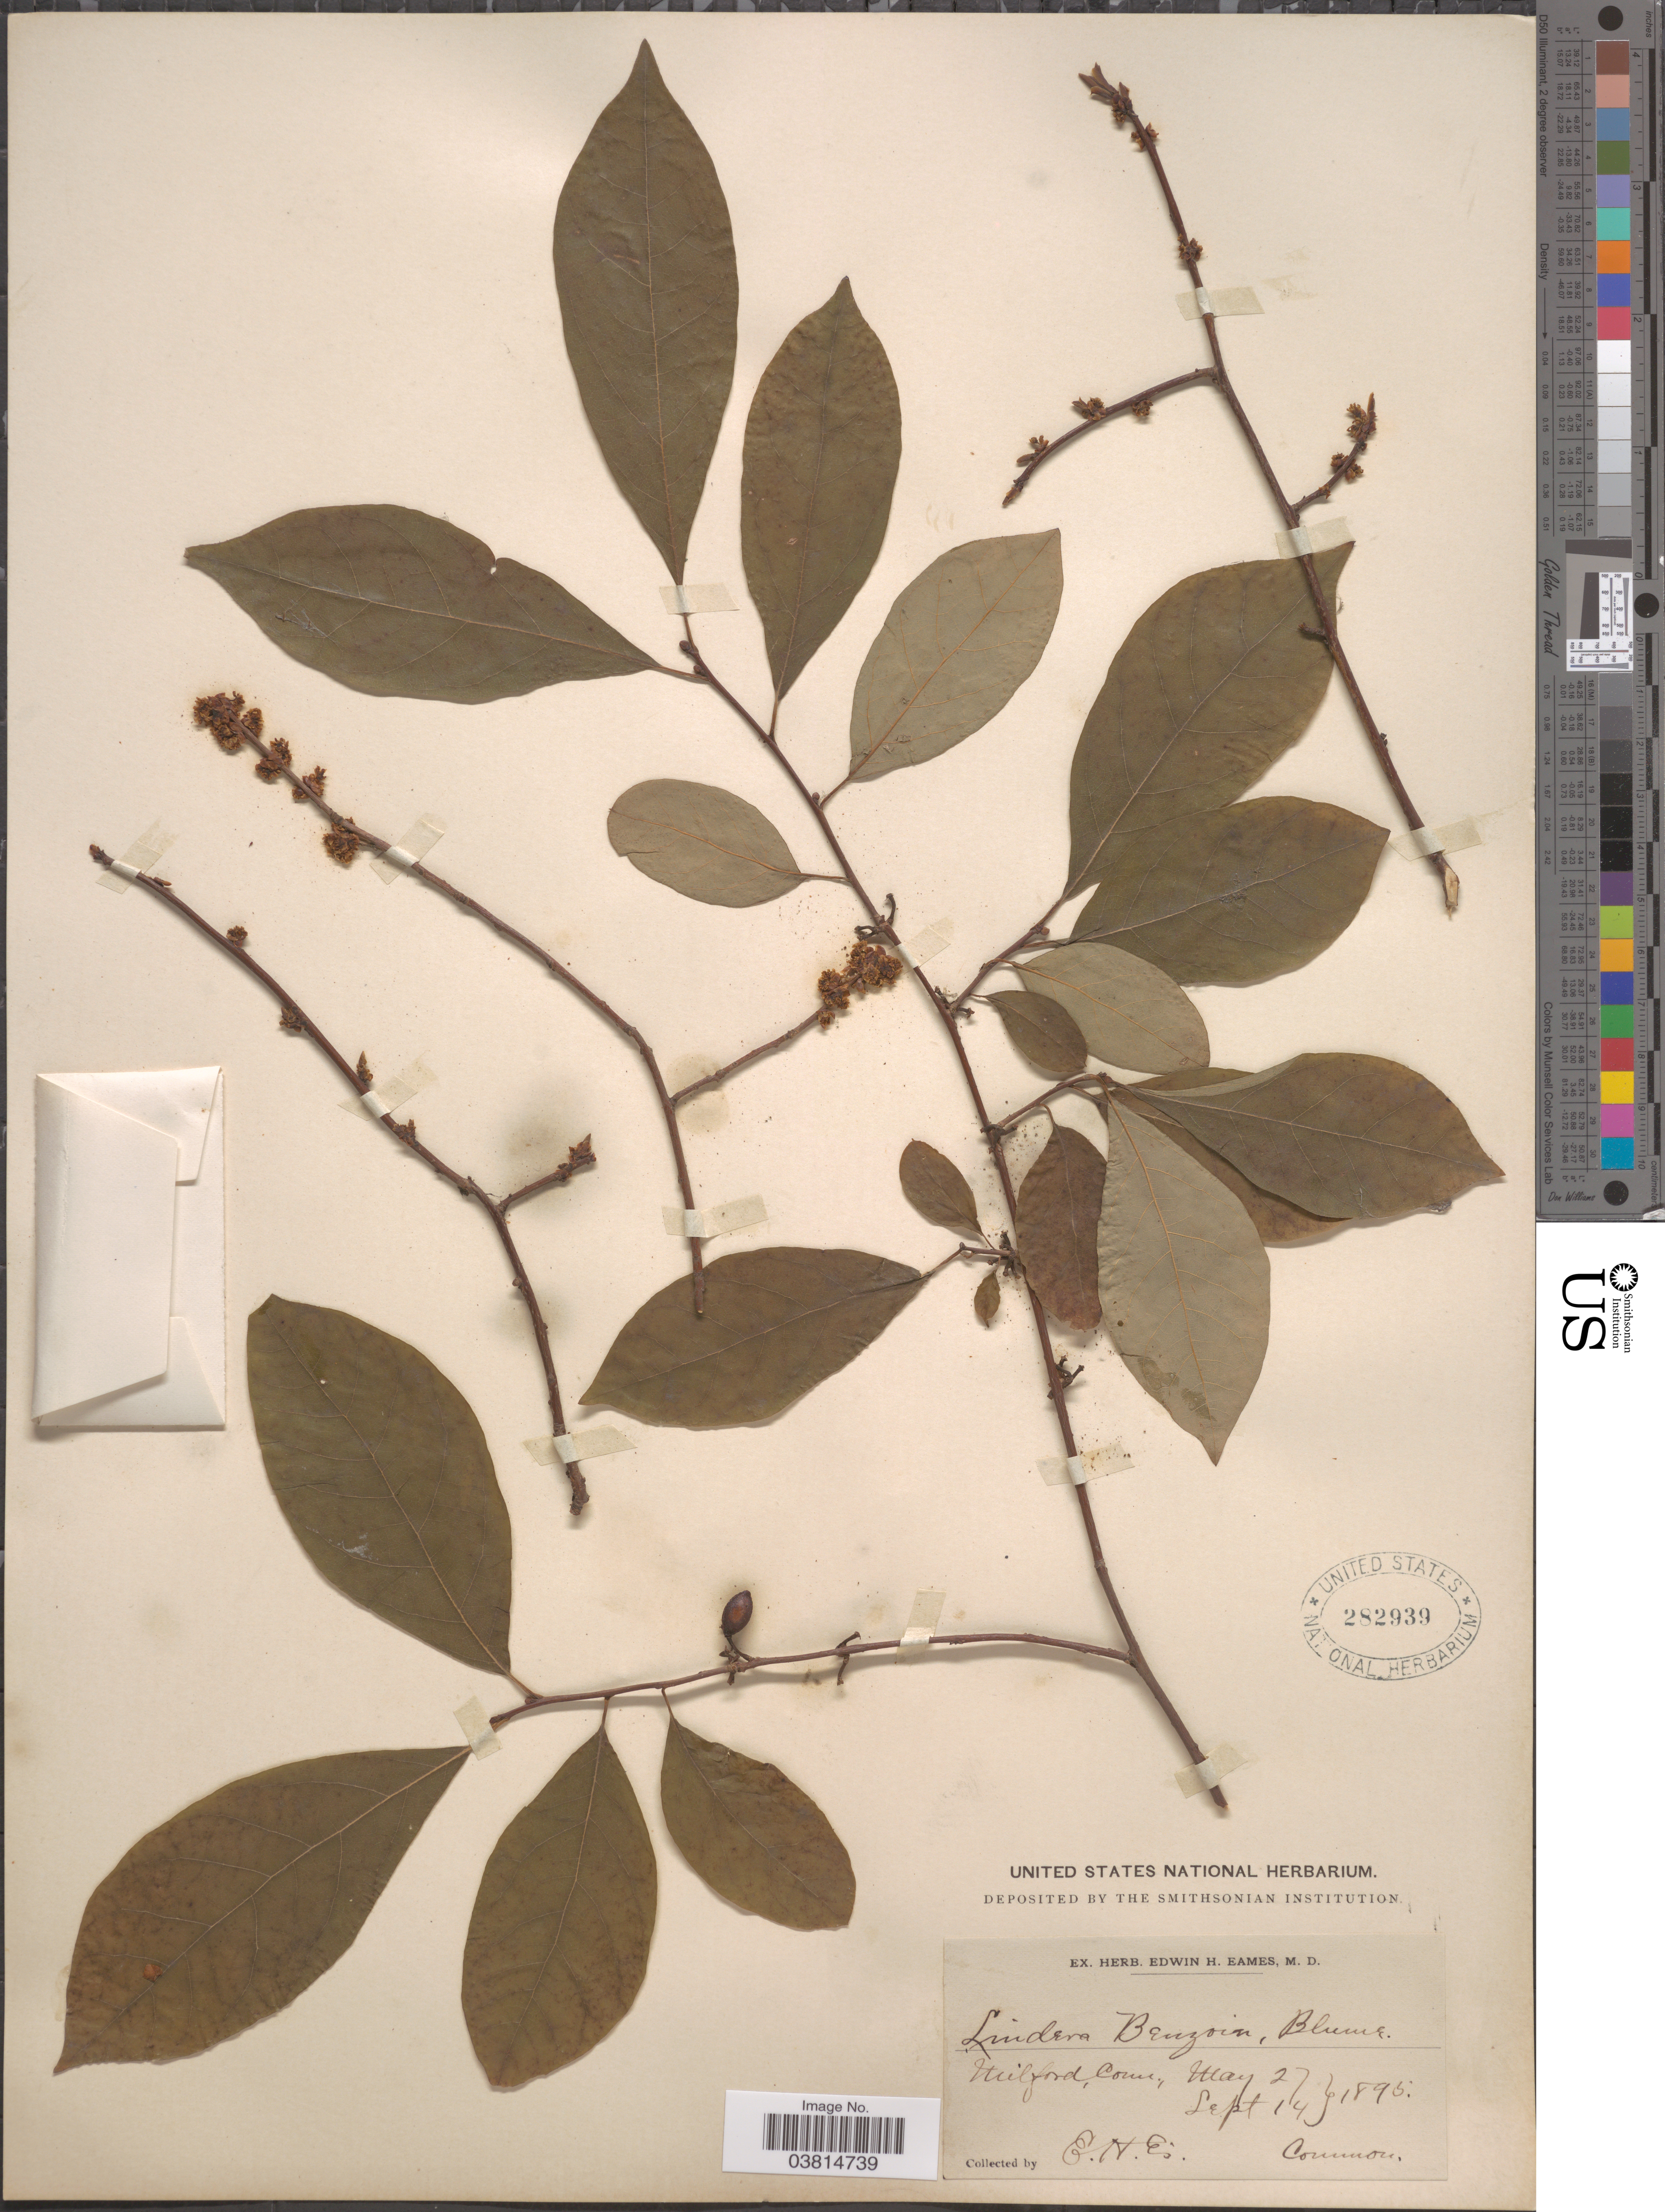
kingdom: Plantae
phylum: Tracheophyta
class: Magnoliopsida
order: Laurales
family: Lauraceae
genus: Lindera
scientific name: Lindera aestivalis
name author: Blume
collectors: E. H. Eames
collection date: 1895-05-27/1895-09-14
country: United States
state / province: Connecticut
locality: Milford.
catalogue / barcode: US 282939